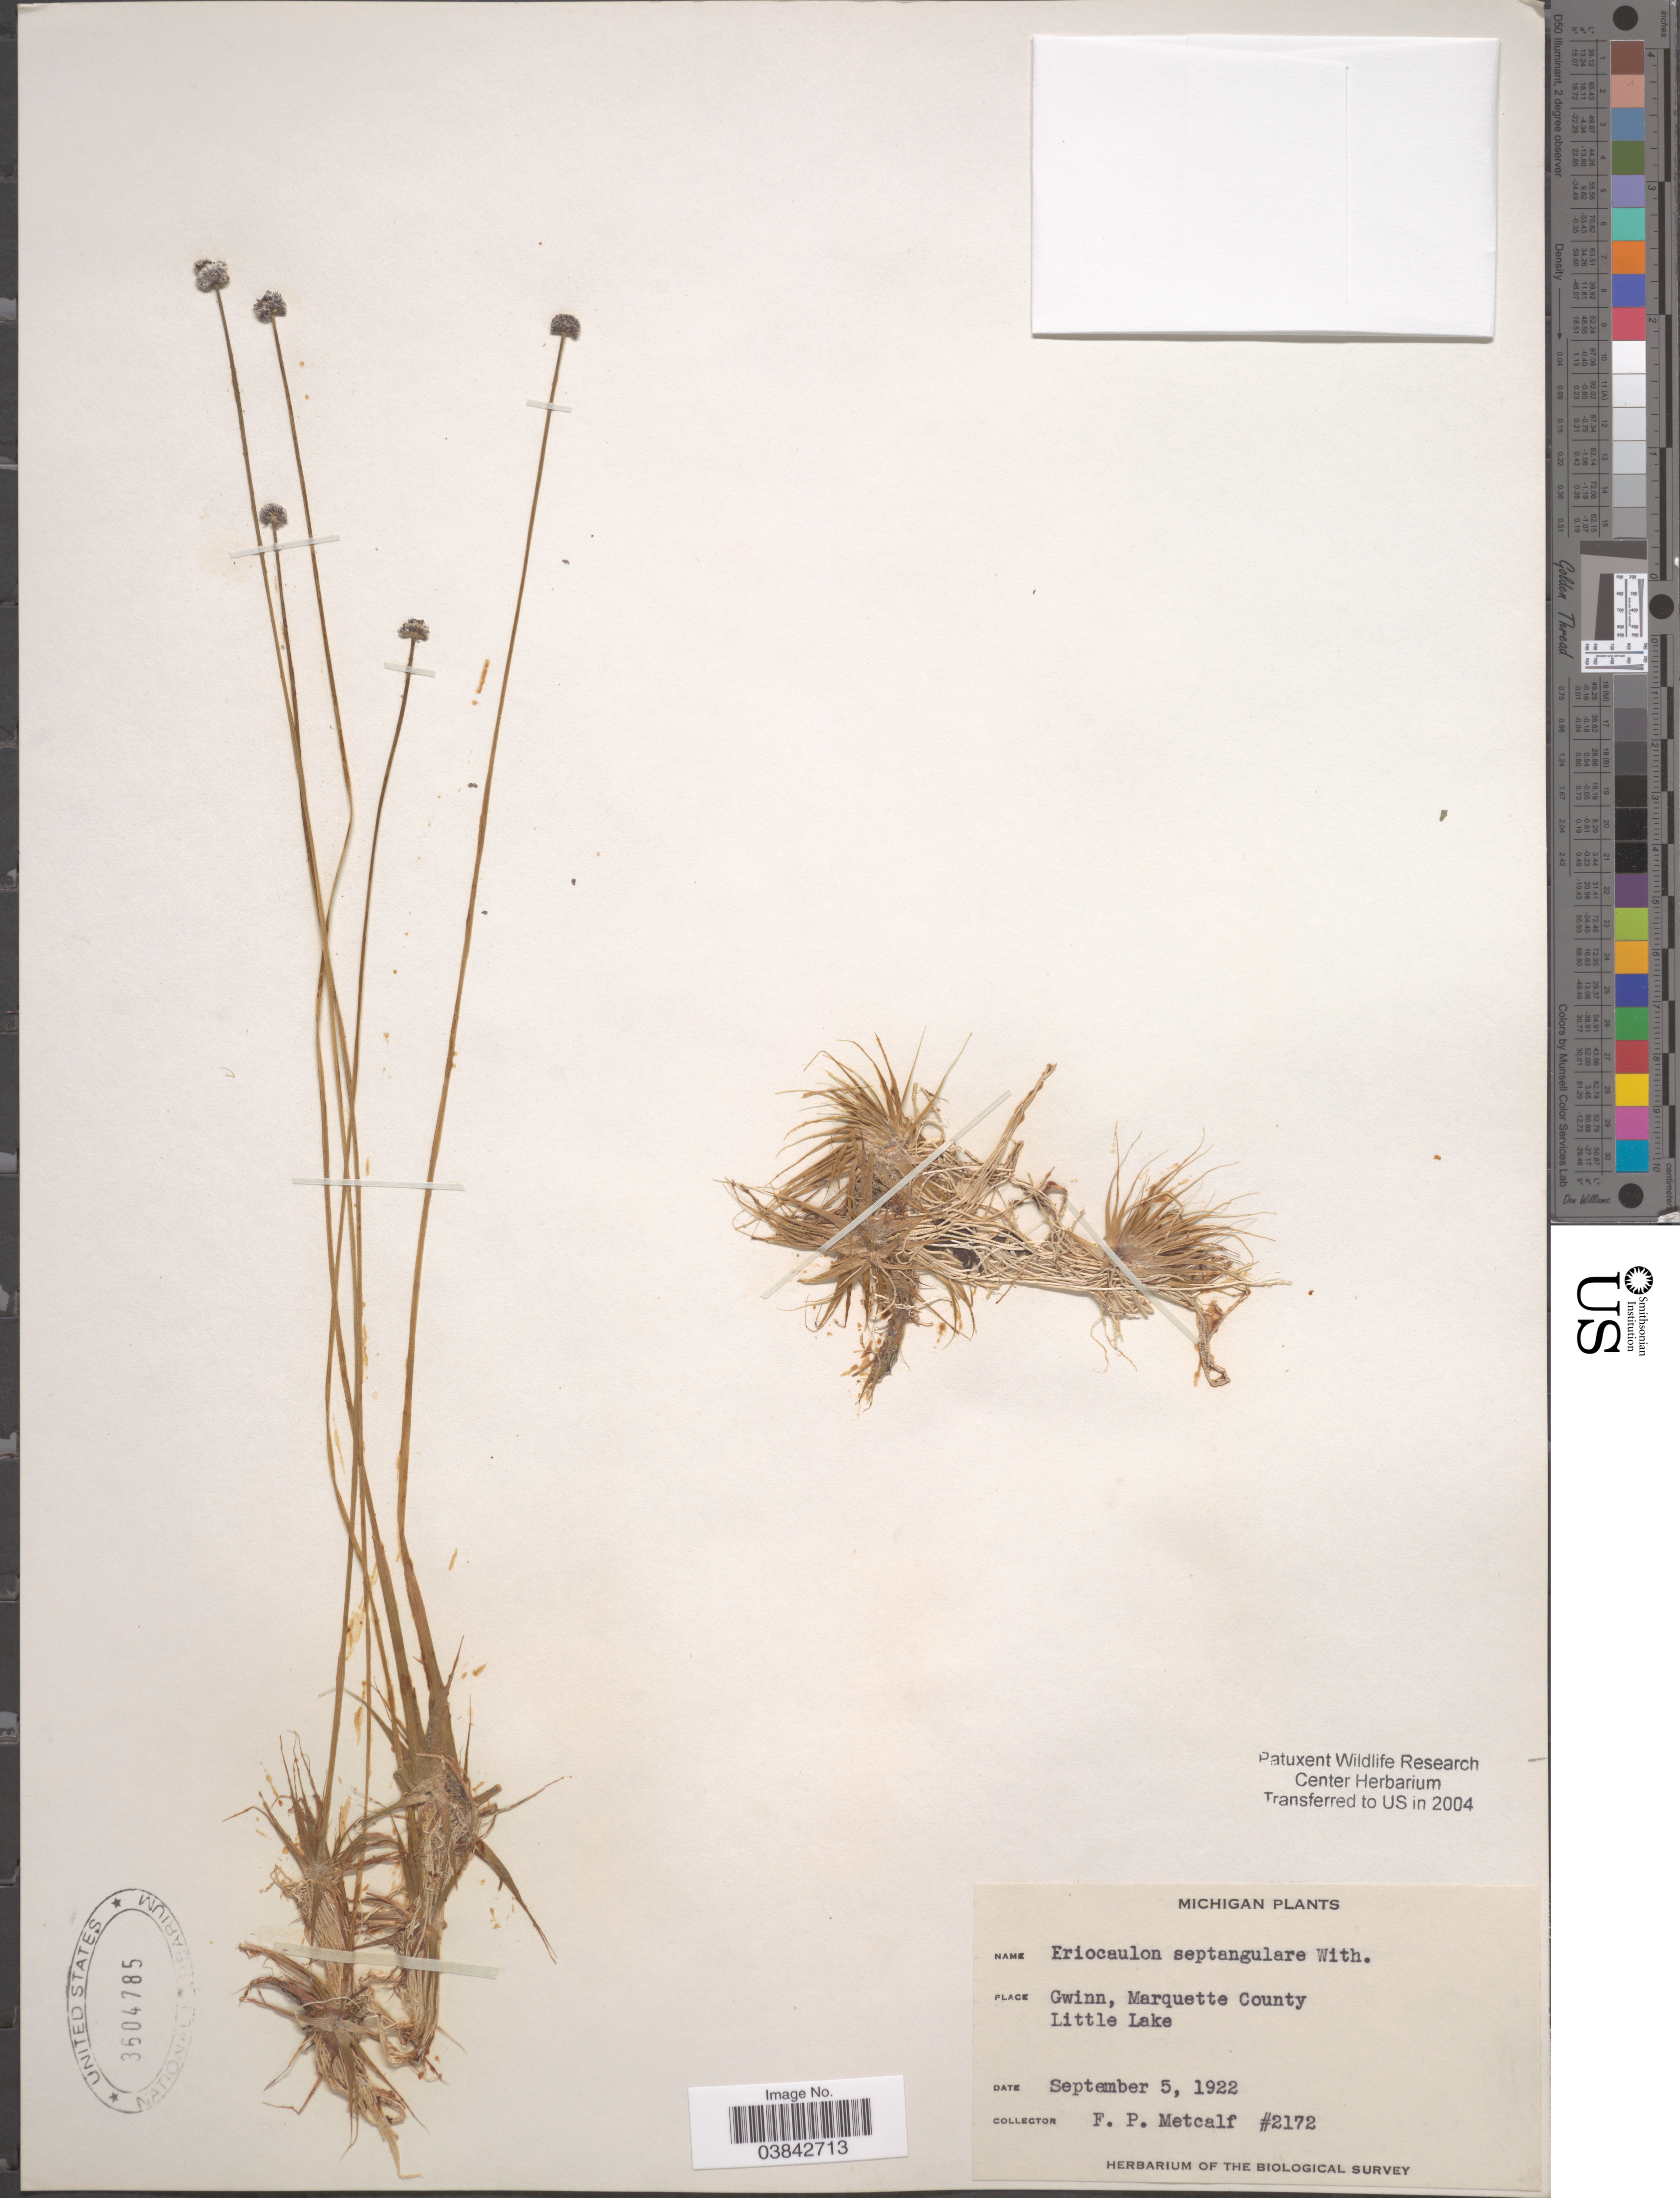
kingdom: Plantae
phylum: Tracheophyta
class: Liliopsida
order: Poales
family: Eriocaulaceae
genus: Eriocaulon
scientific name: Eriocaulon aquaticum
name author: (Hill) Druce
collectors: F. Metcalf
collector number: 2172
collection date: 1922-09-05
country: United States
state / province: Michigan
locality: Gwinn, Marquette County. Little Lake.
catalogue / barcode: US 3604785